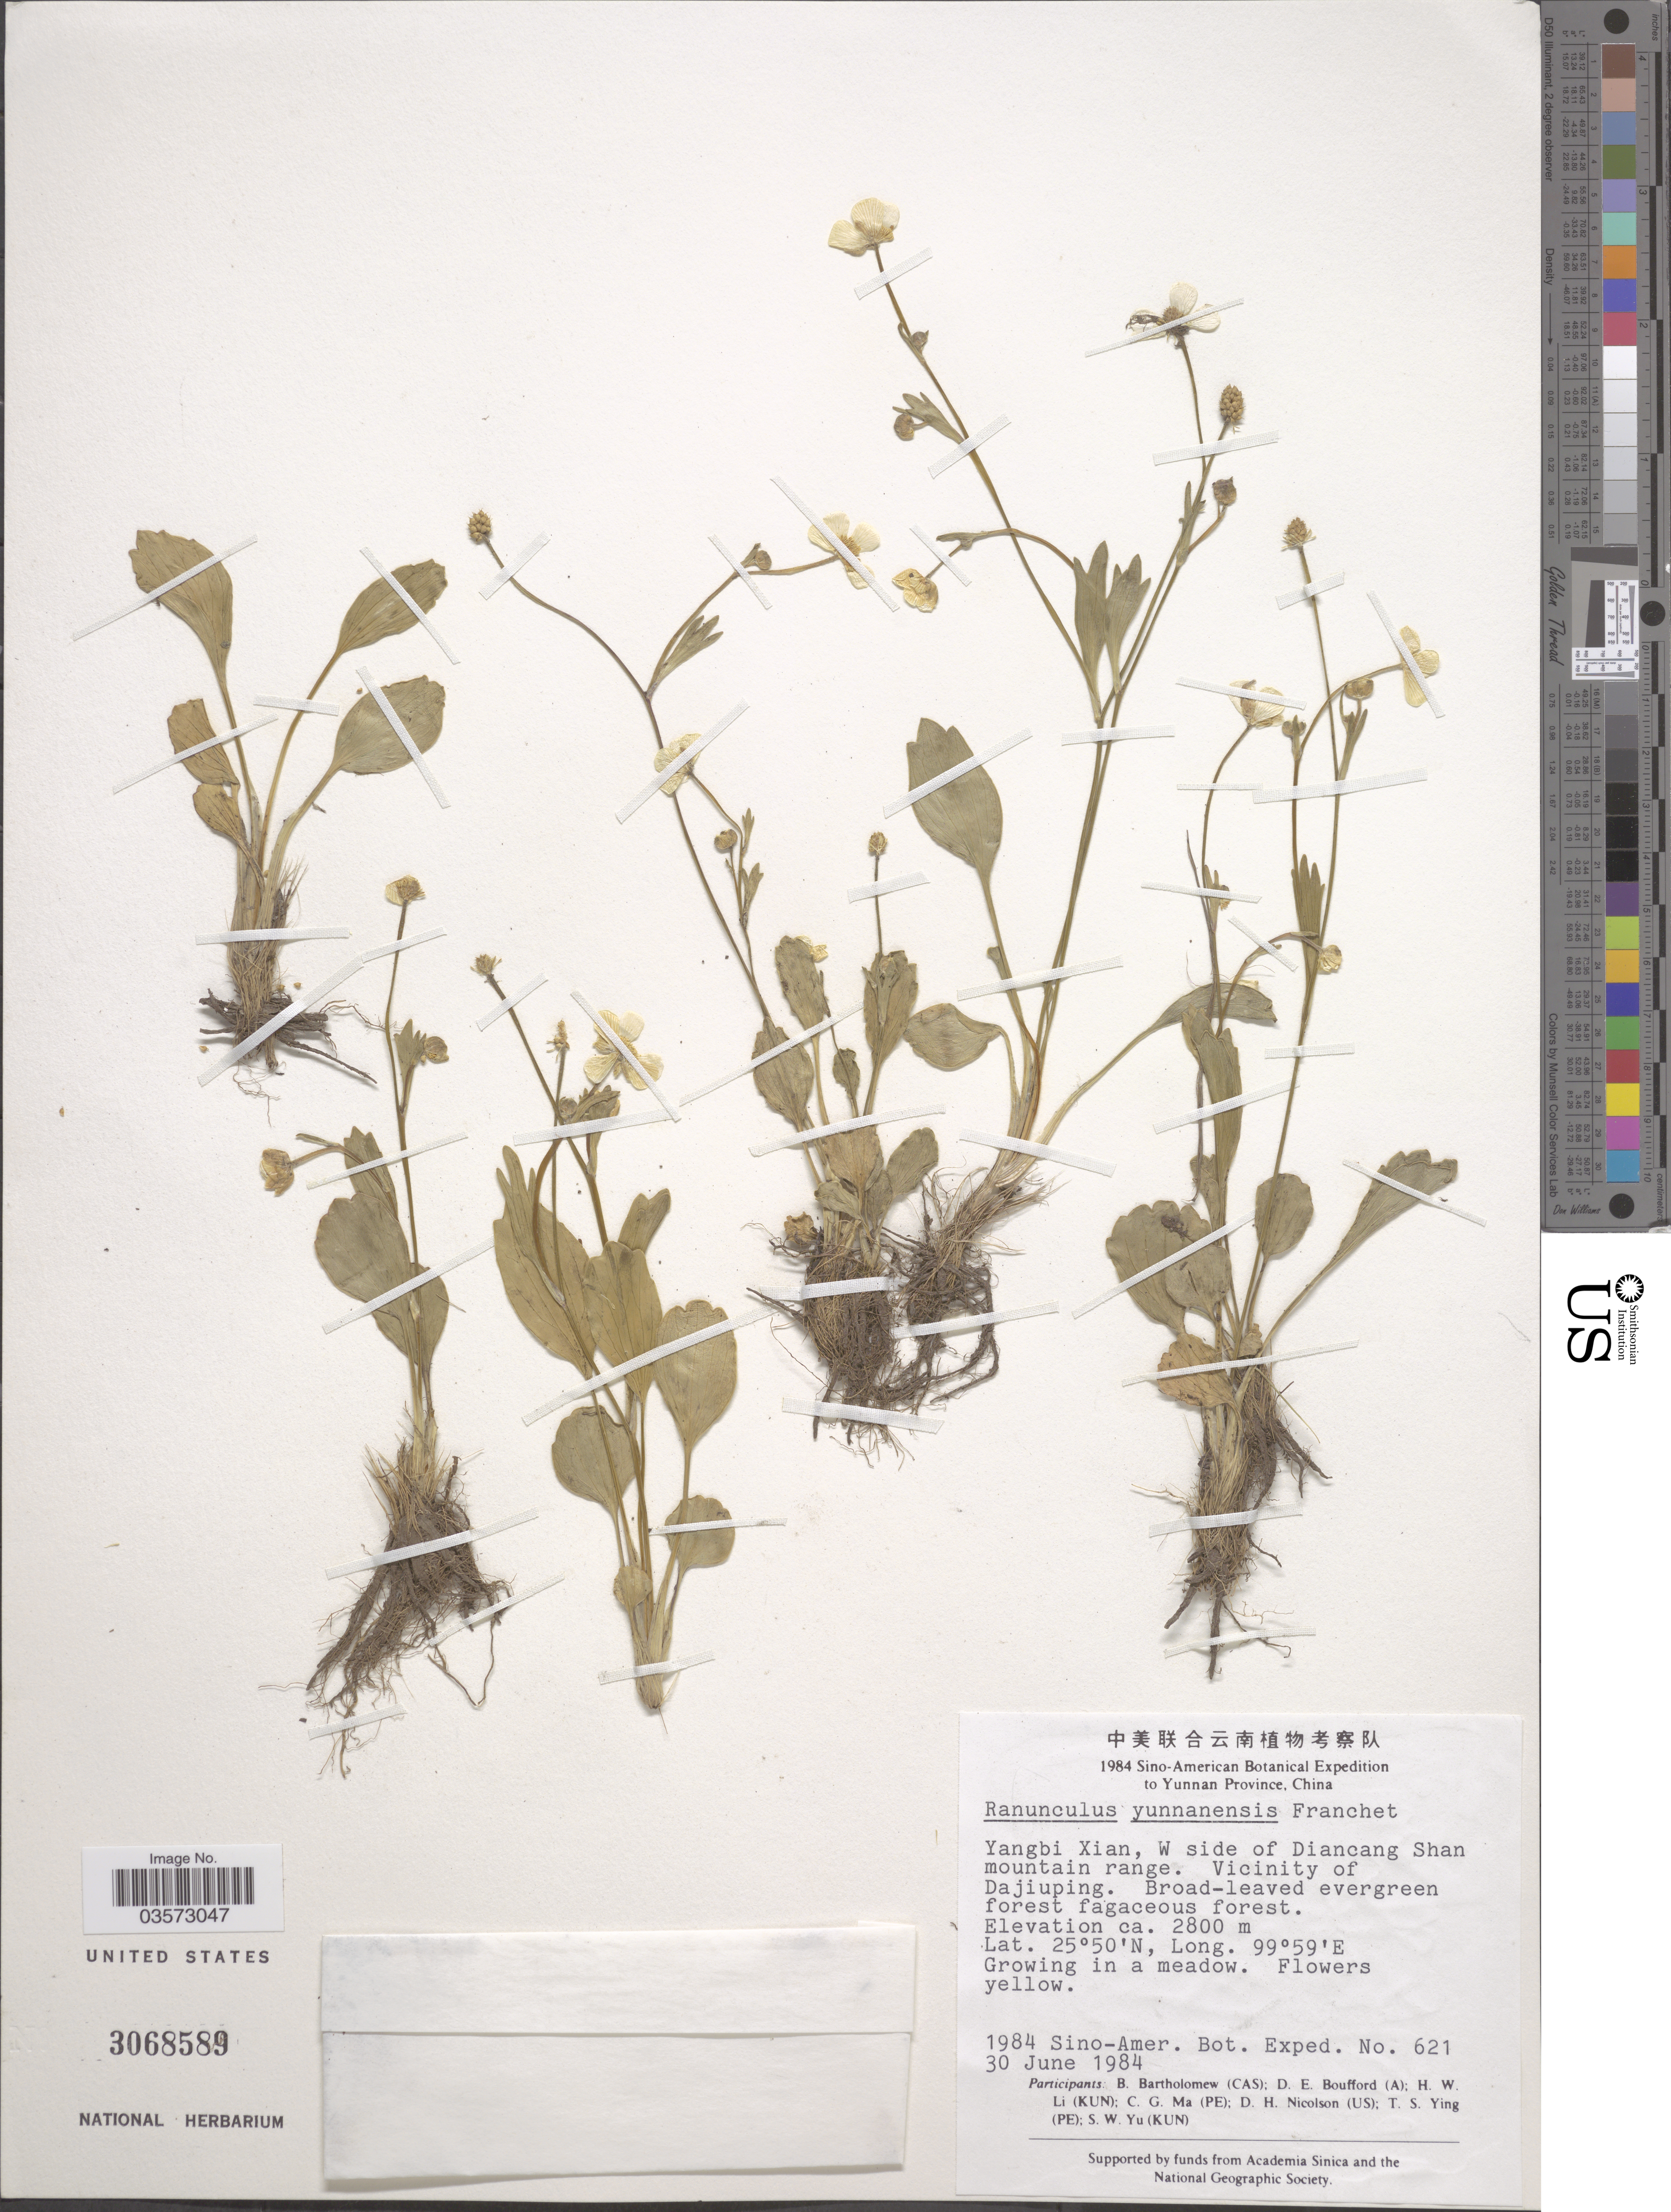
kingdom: Plantae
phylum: Tracheophyta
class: Magnoliopsida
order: Ranunculales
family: Ranunculaceae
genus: Ranunculus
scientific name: Ranunculus yunnanensis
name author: Franch.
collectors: Sino-Amer. Bot. Exped. 1984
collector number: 621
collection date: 1984-06-30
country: China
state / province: Yunnan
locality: Yangbi Xian, W side of Diancang Shan mountain range. Vicinity of Dajiuping.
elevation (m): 2800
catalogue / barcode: US 3068589